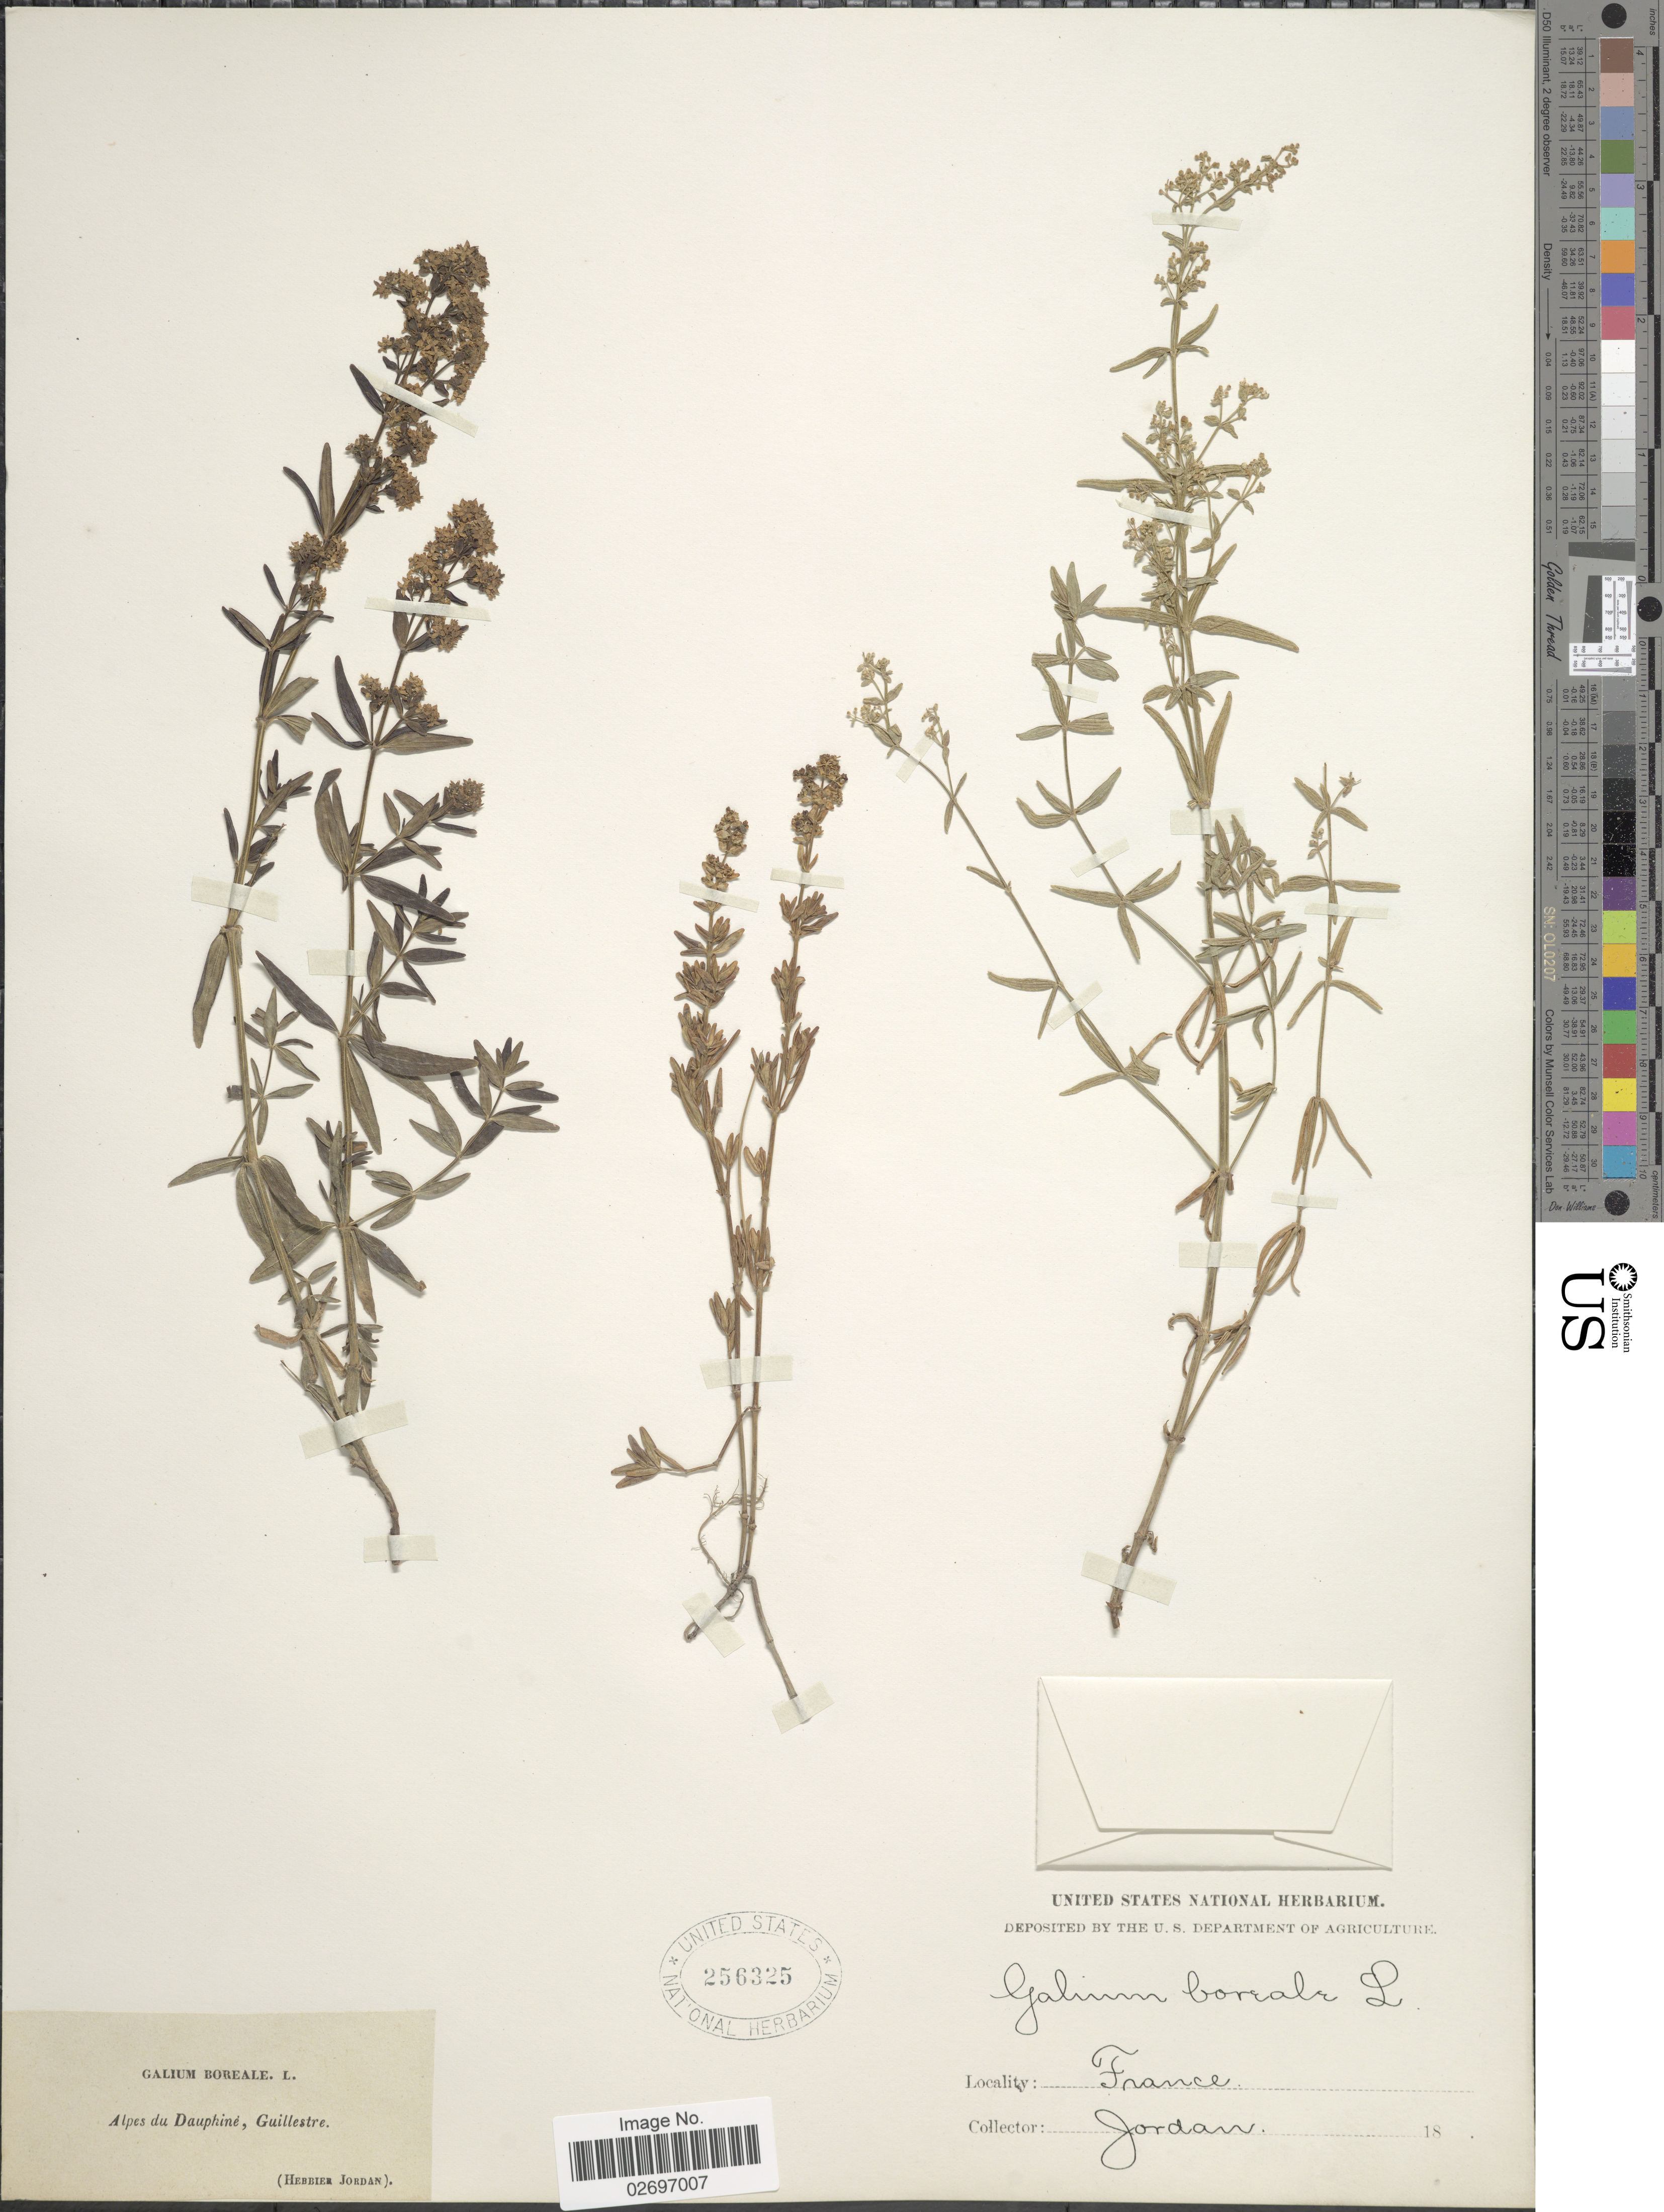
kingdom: Plantae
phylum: Tracheophyta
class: Magnoliopsida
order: Gentianales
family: Rubiaceae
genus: Galium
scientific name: Galium boreale L.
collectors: -. Jordan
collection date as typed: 18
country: France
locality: Alpes du Dauphine, Guillestre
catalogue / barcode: US 256325